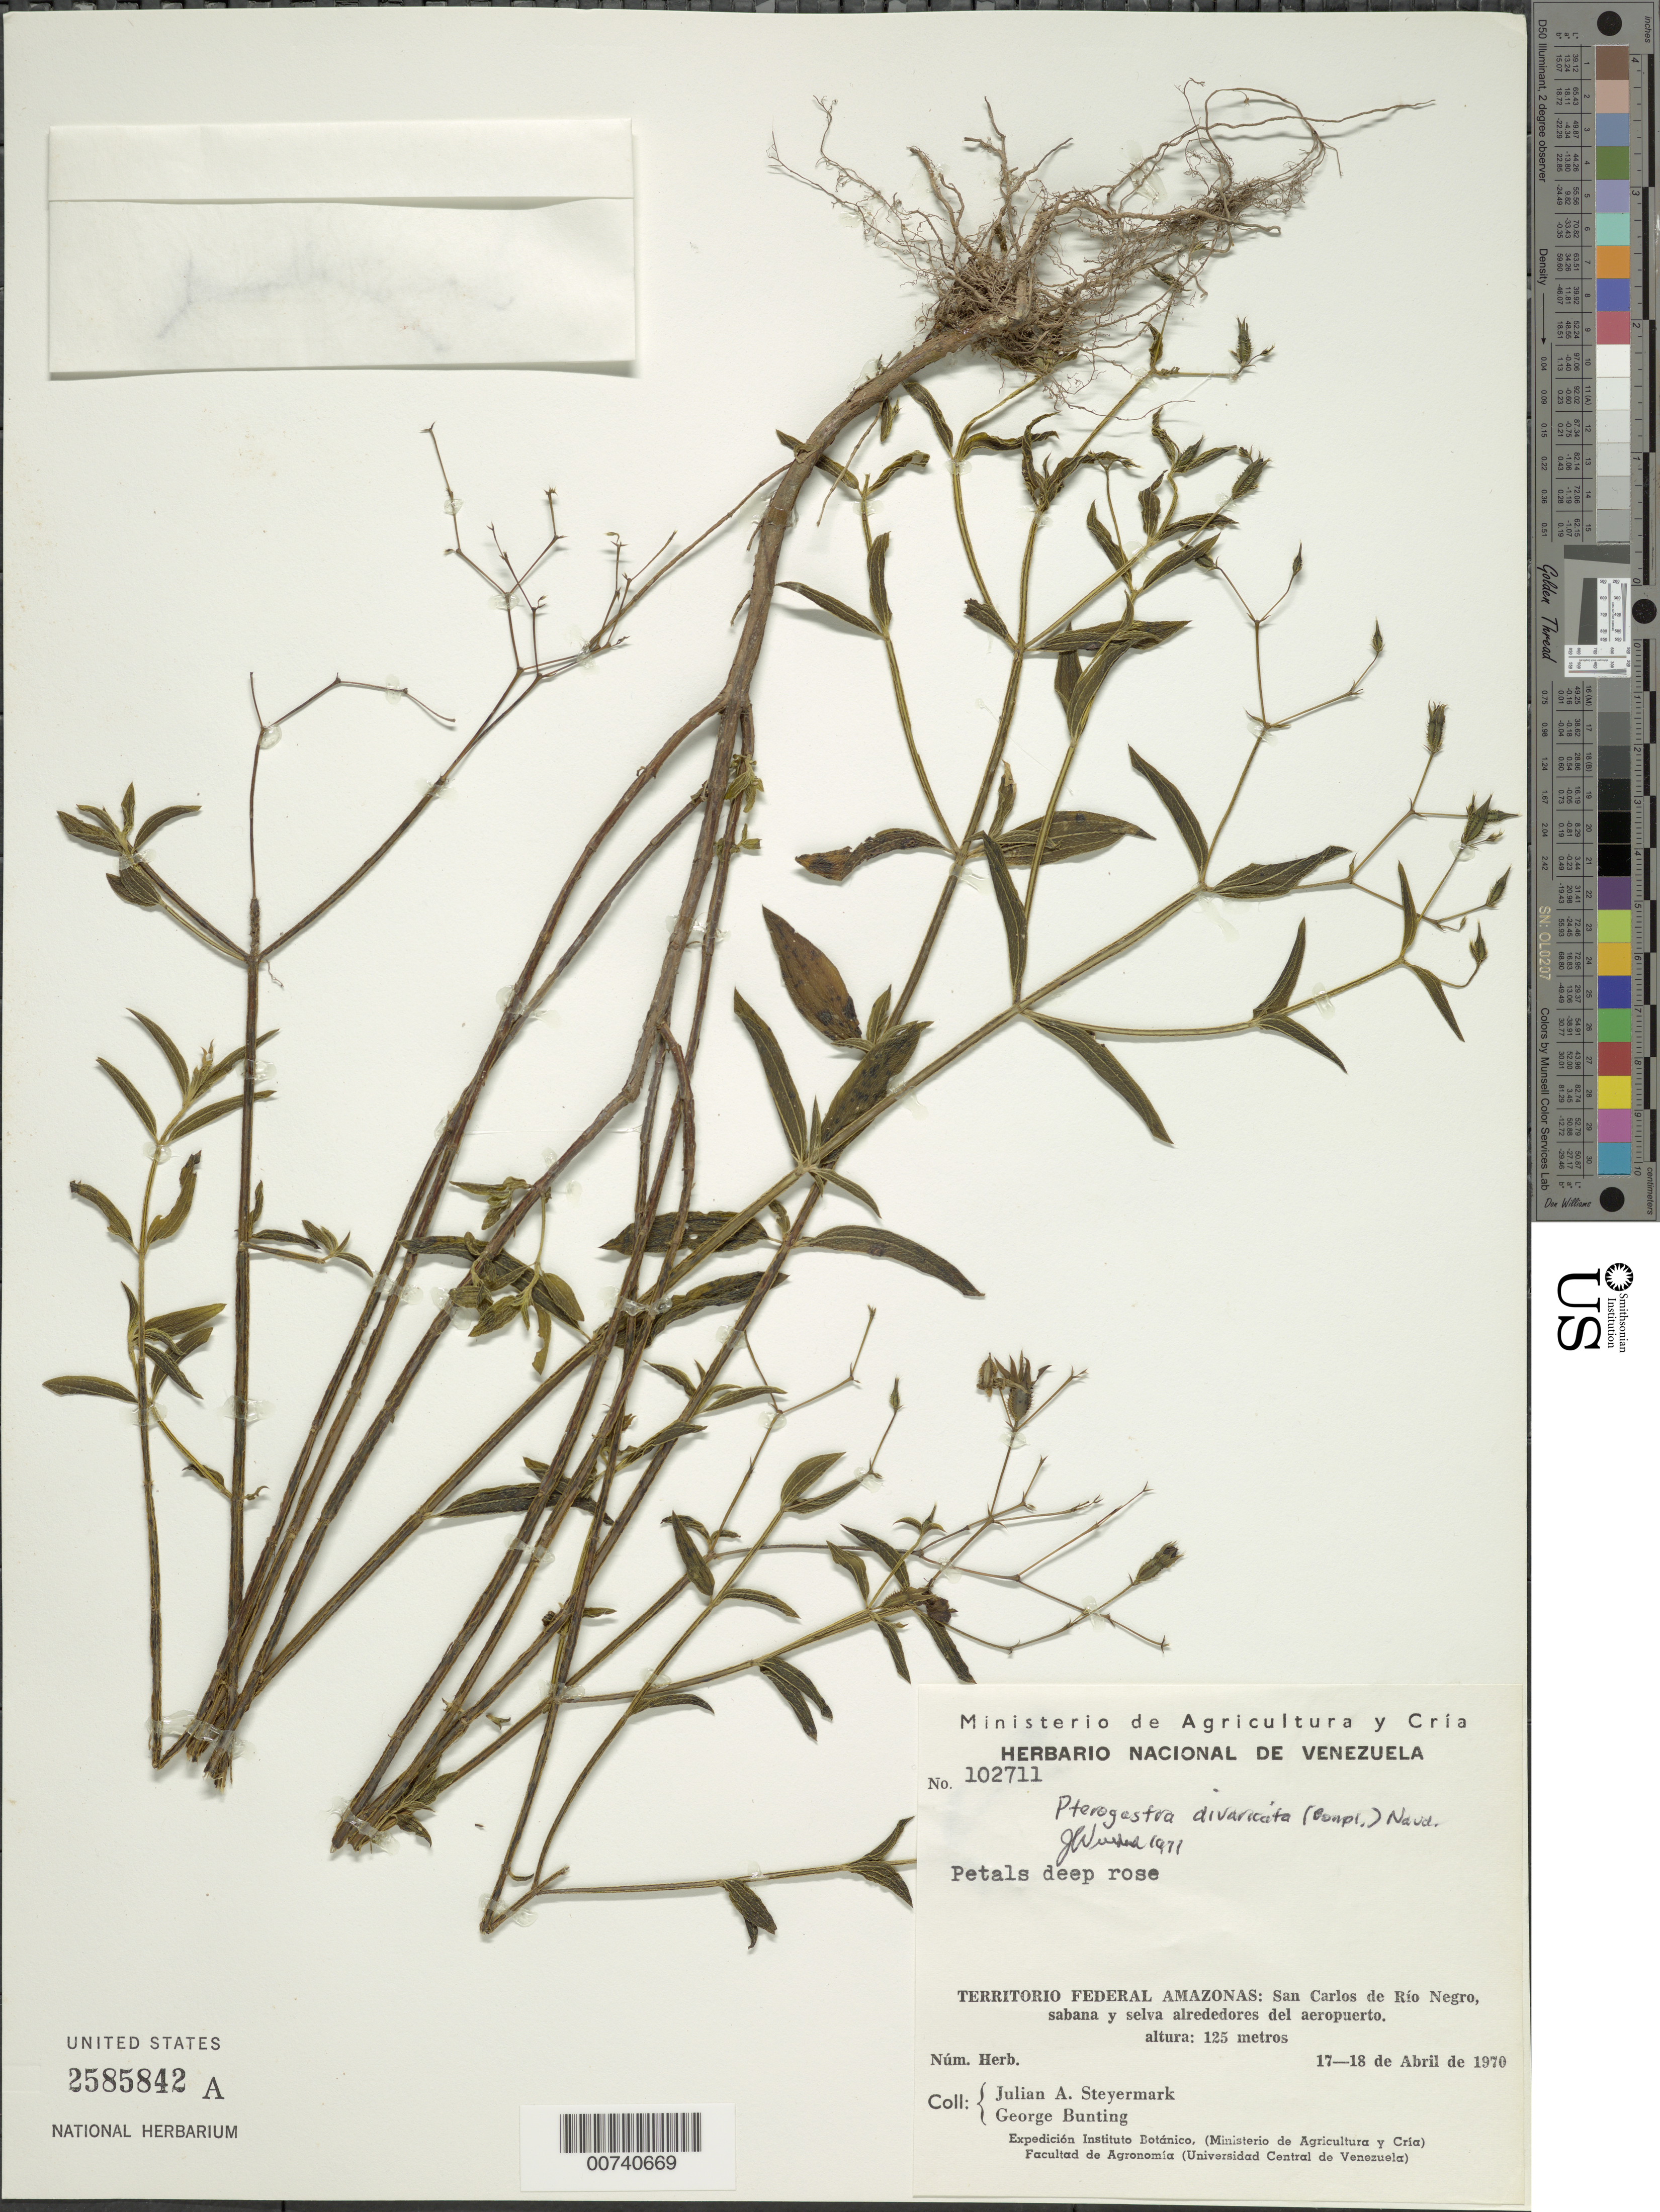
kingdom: Plantae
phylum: Tracheophyta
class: Magnoliopsida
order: Myrtales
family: Melastomataceae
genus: Pterogastra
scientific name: Pterogastra divaricata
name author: (Bonpl.) Naudin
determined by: Wurdack, John J., (US), US (UNITED STATES)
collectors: J. Steyermark & G. S. Bunting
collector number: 102711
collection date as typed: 17-Apr-70 to 18-Apr-70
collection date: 1970-04-17/1970-04-18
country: Venezuela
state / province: Amazonas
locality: San Carlos de Río Negro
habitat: Savanna and forest, outskirts of airport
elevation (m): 125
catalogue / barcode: US 2585842A